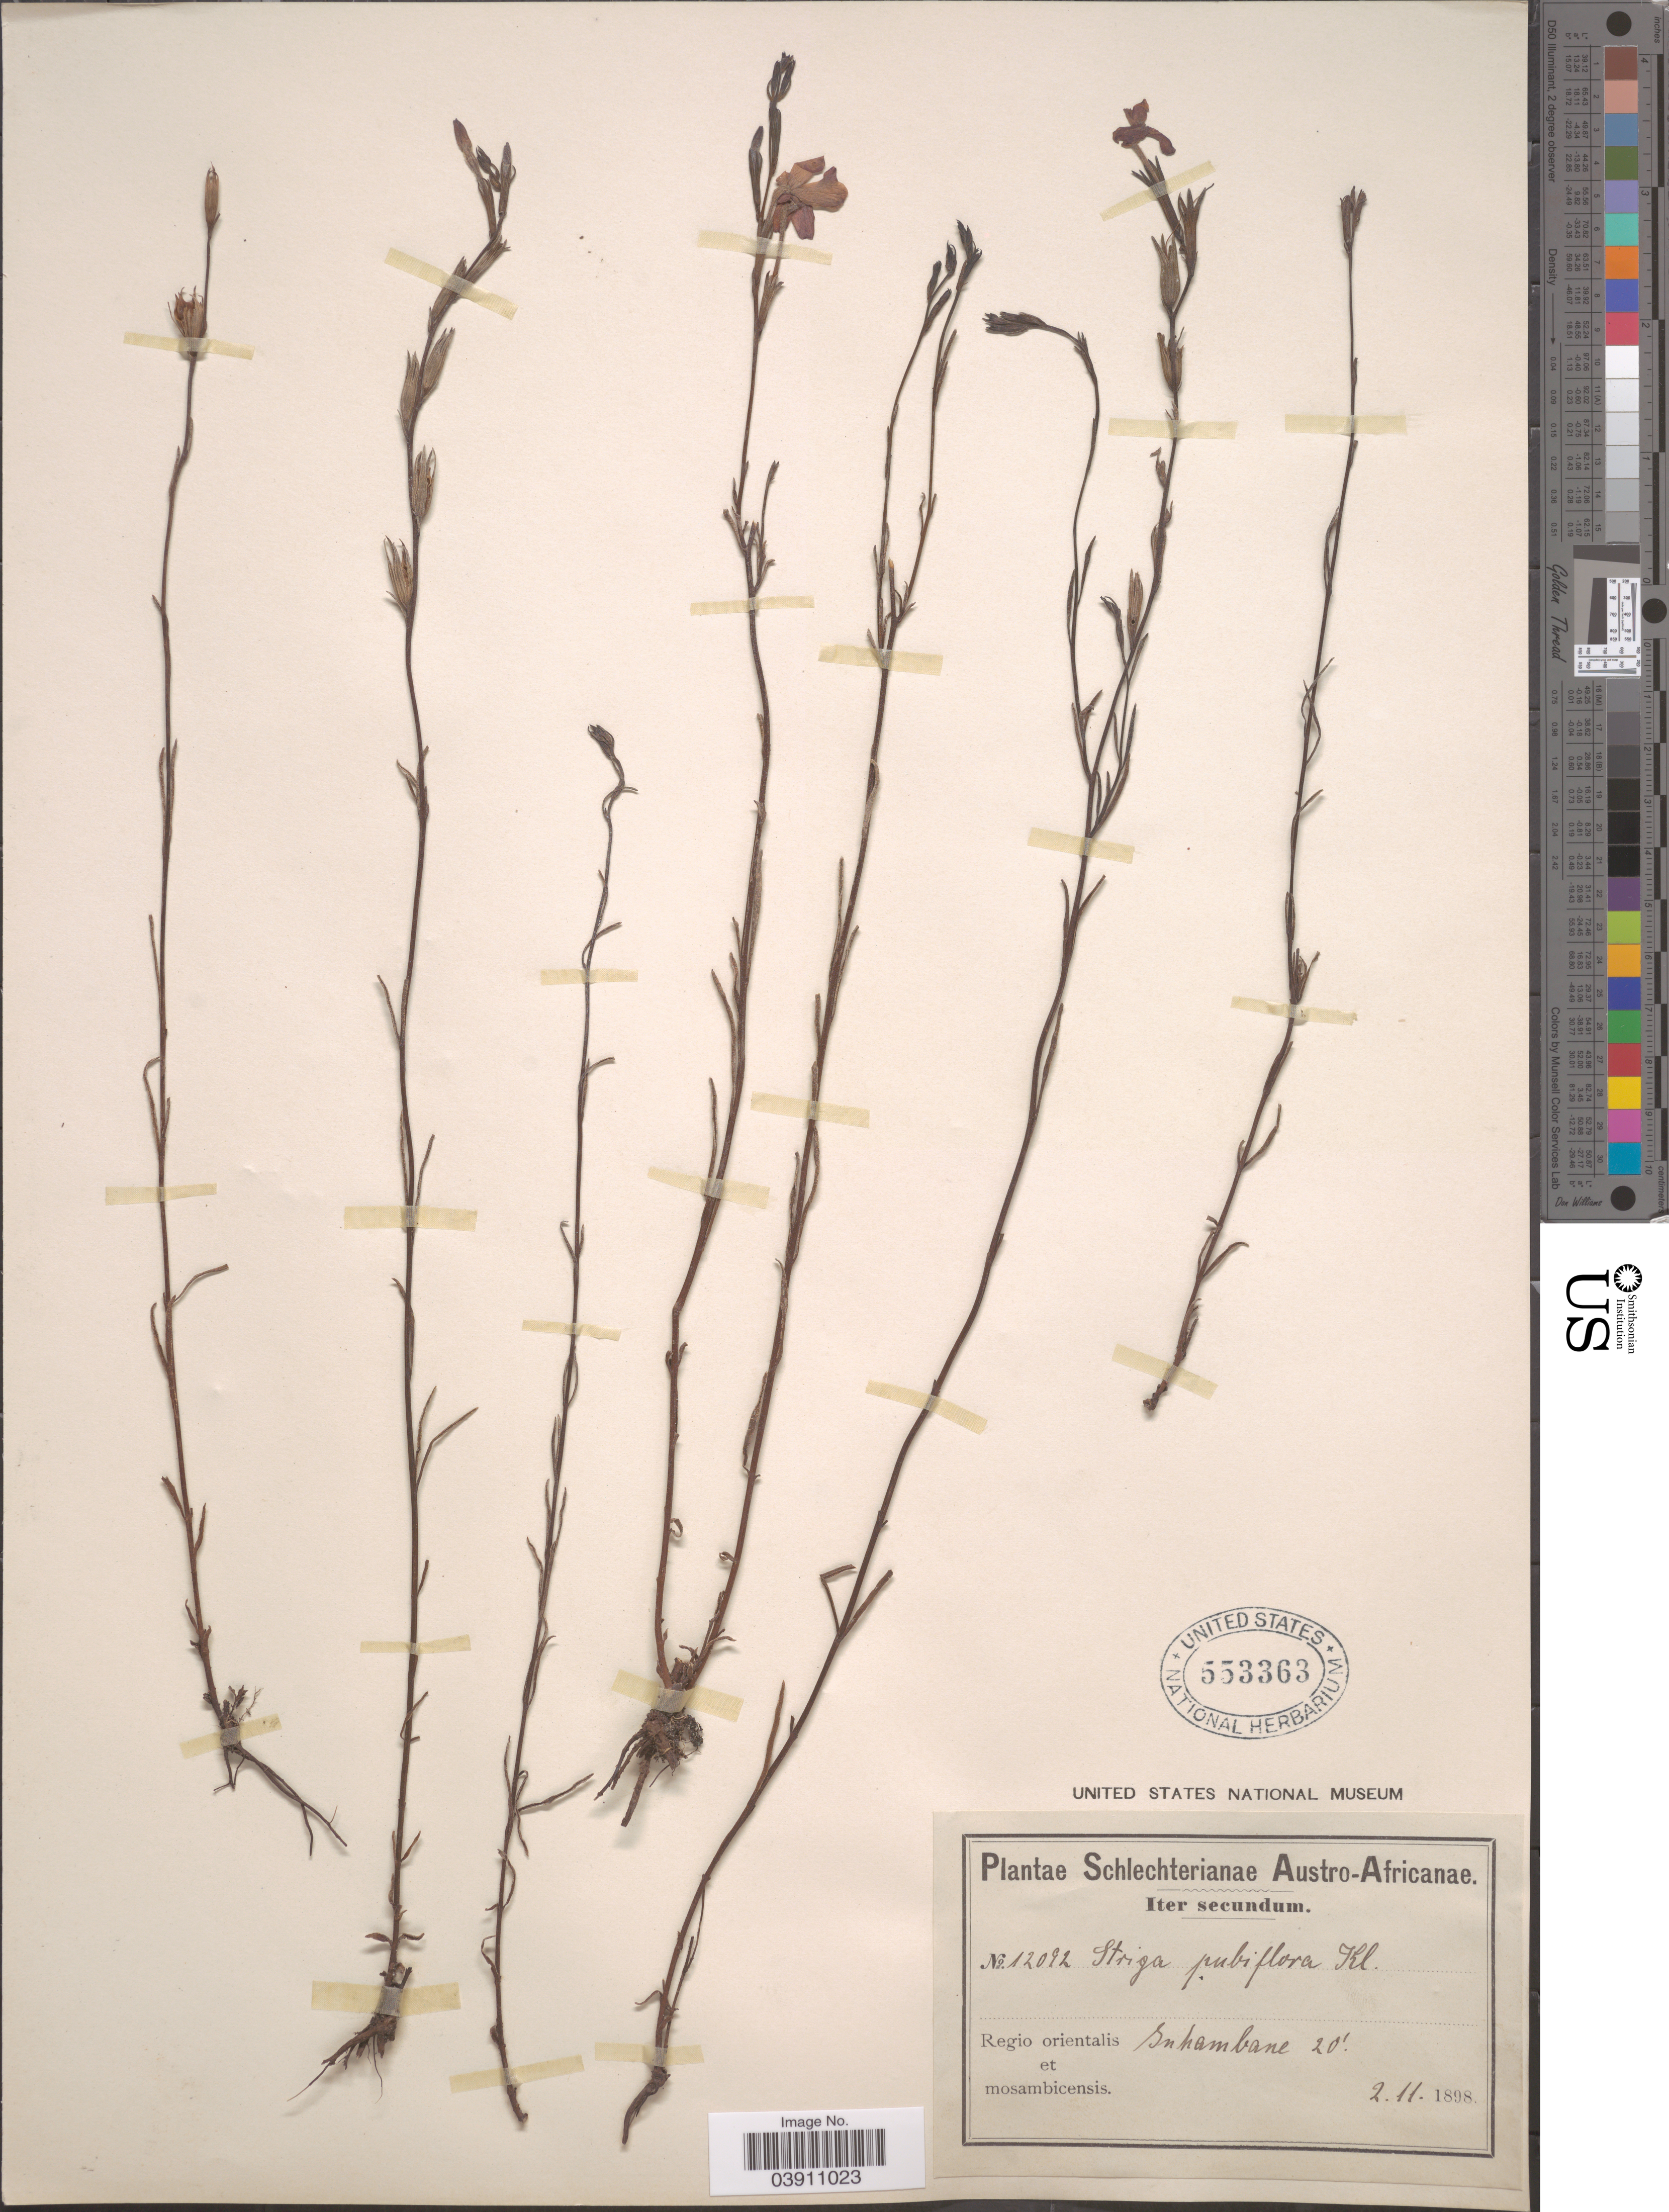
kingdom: Plantae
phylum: Tracheophyta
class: Magnoliopsida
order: Lamiales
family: Orobanchaceae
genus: Striga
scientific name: Striga pubiflora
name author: Klotzsch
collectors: Schlechter, --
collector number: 12092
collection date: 1898-11-02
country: Mozambique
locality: Austro-Africanae. Regio orientalis et mosambicensis.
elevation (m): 6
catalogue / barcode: US 553363